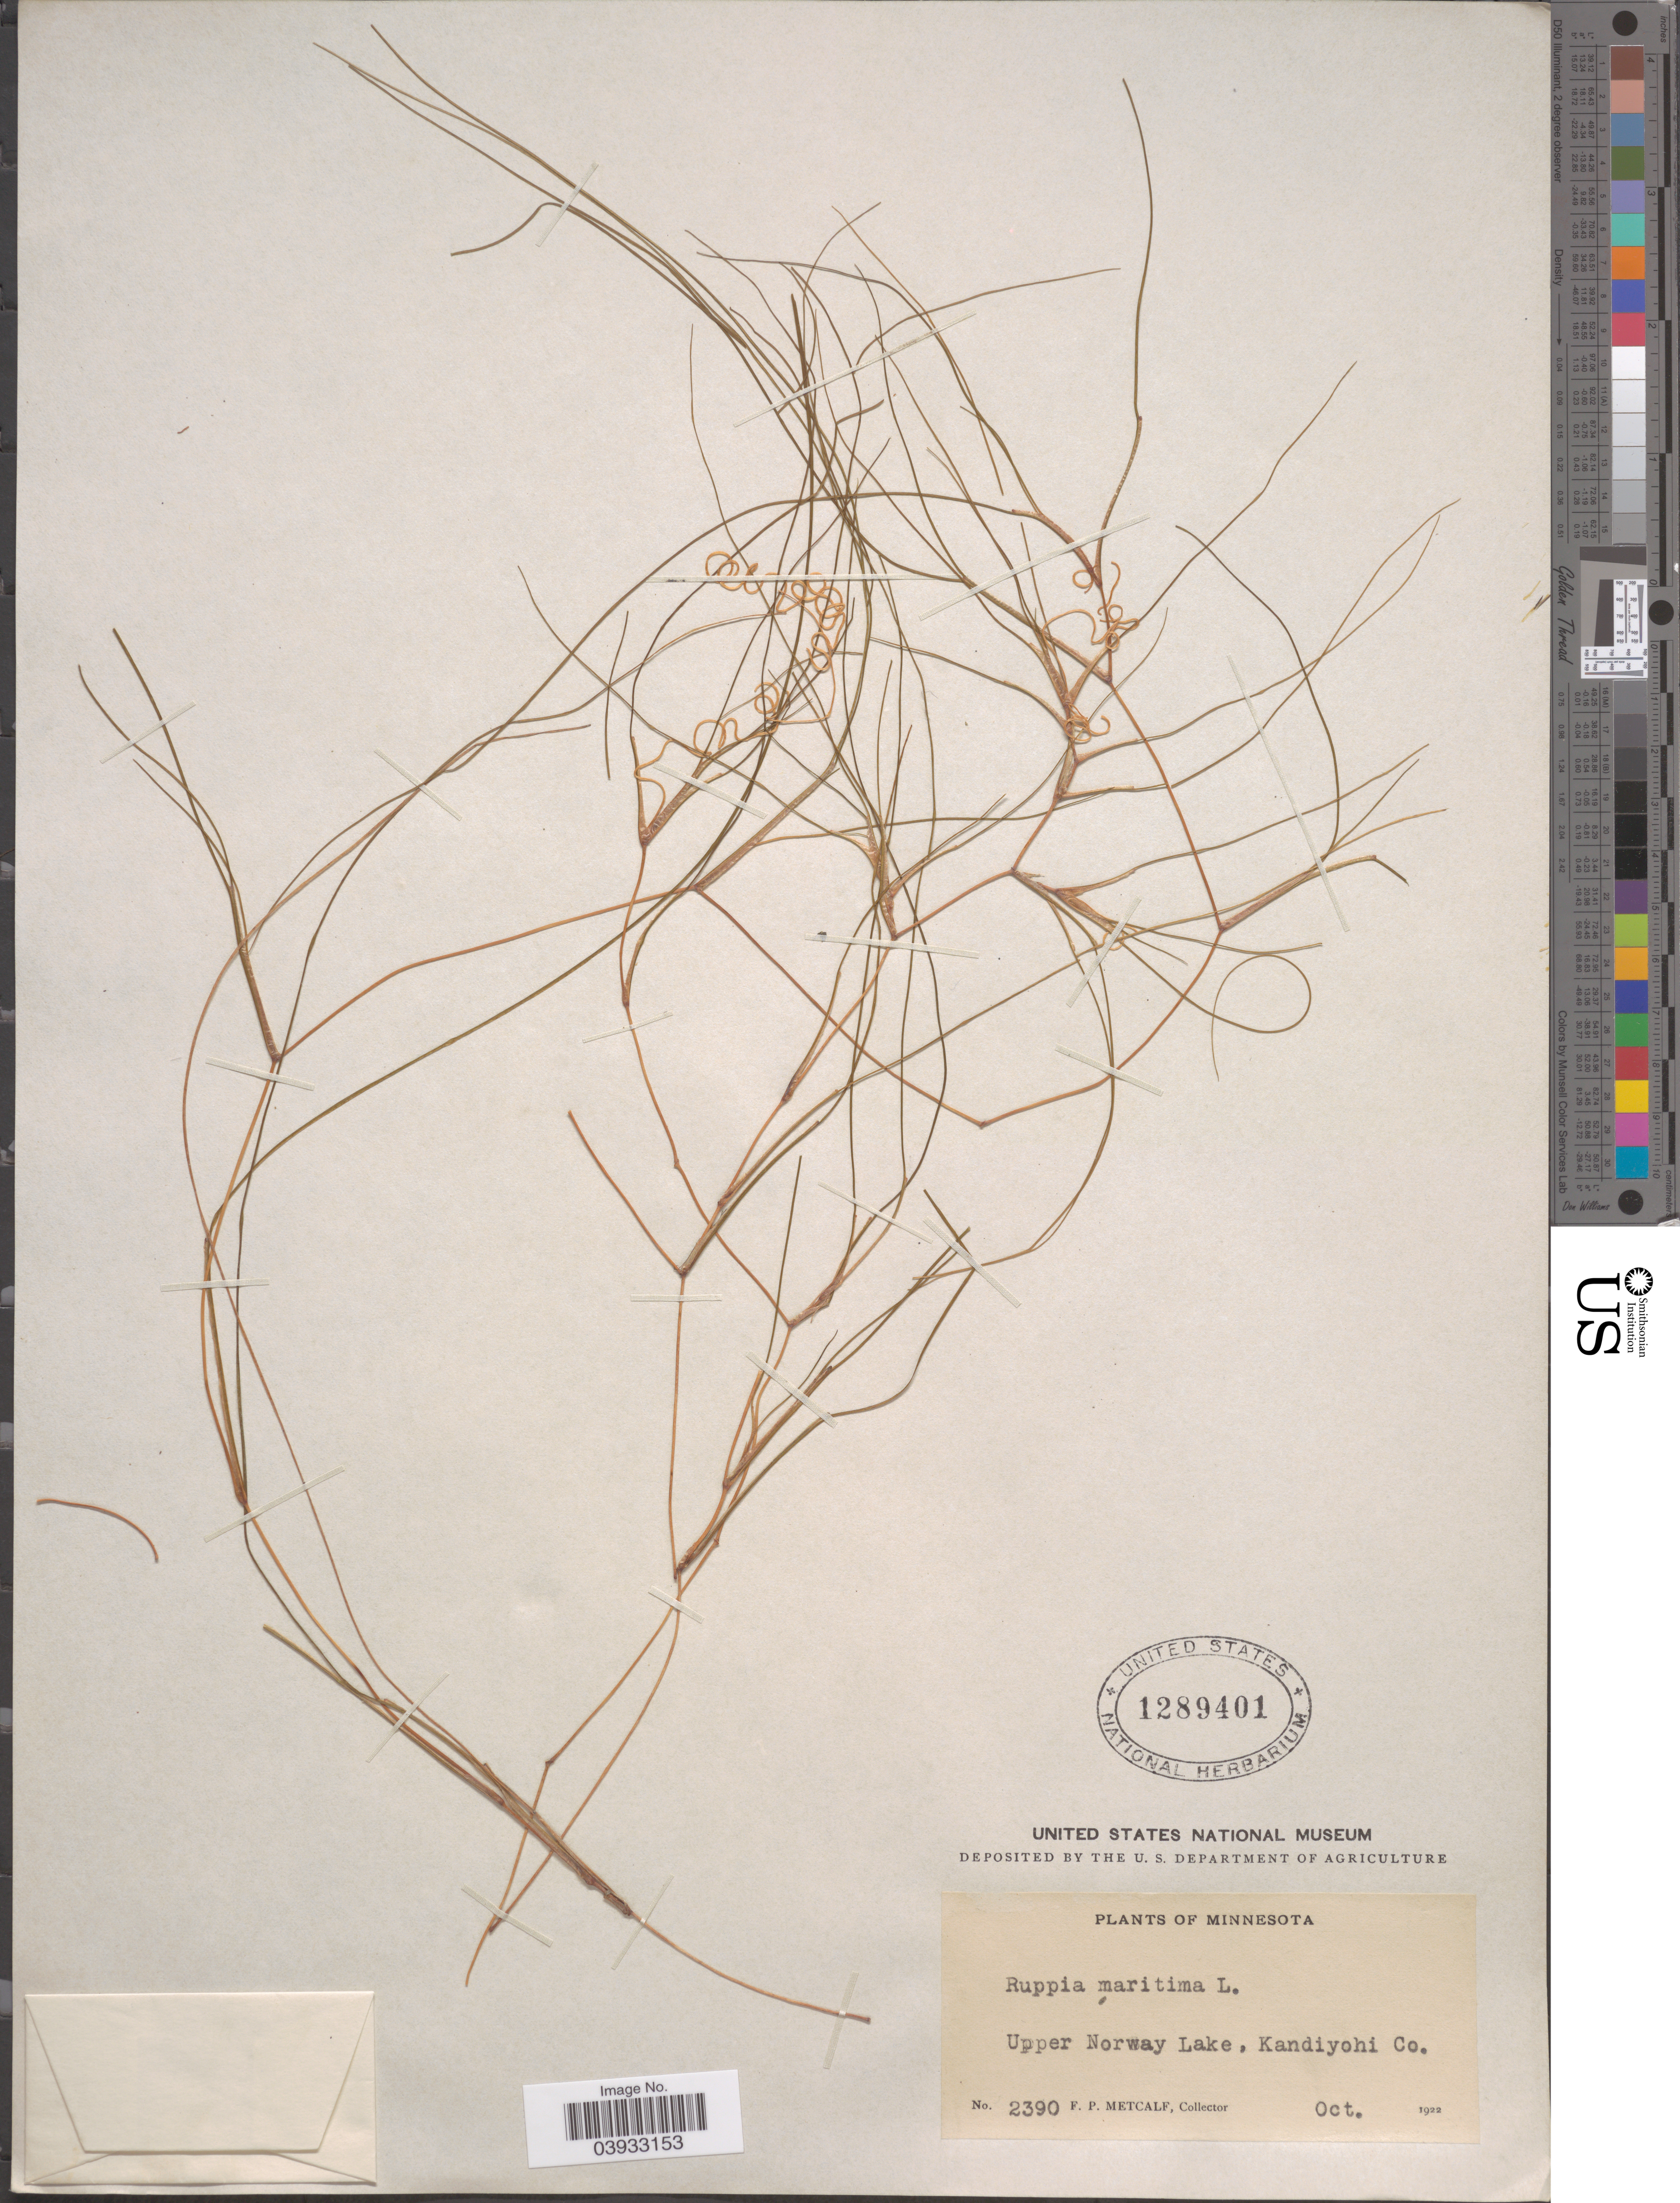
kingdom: Plantae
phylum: Tracheophyta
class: Liliopsida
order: Alismatales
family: Ruppiaceae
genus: Ruppia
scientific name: Ruppia maritima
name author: L.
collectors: F. Metcalf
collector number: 2390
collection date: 1922-10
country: United States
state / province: Minnesota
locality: Upper Norway Lake, Kandiyohi Co.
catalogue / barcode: US 1289401